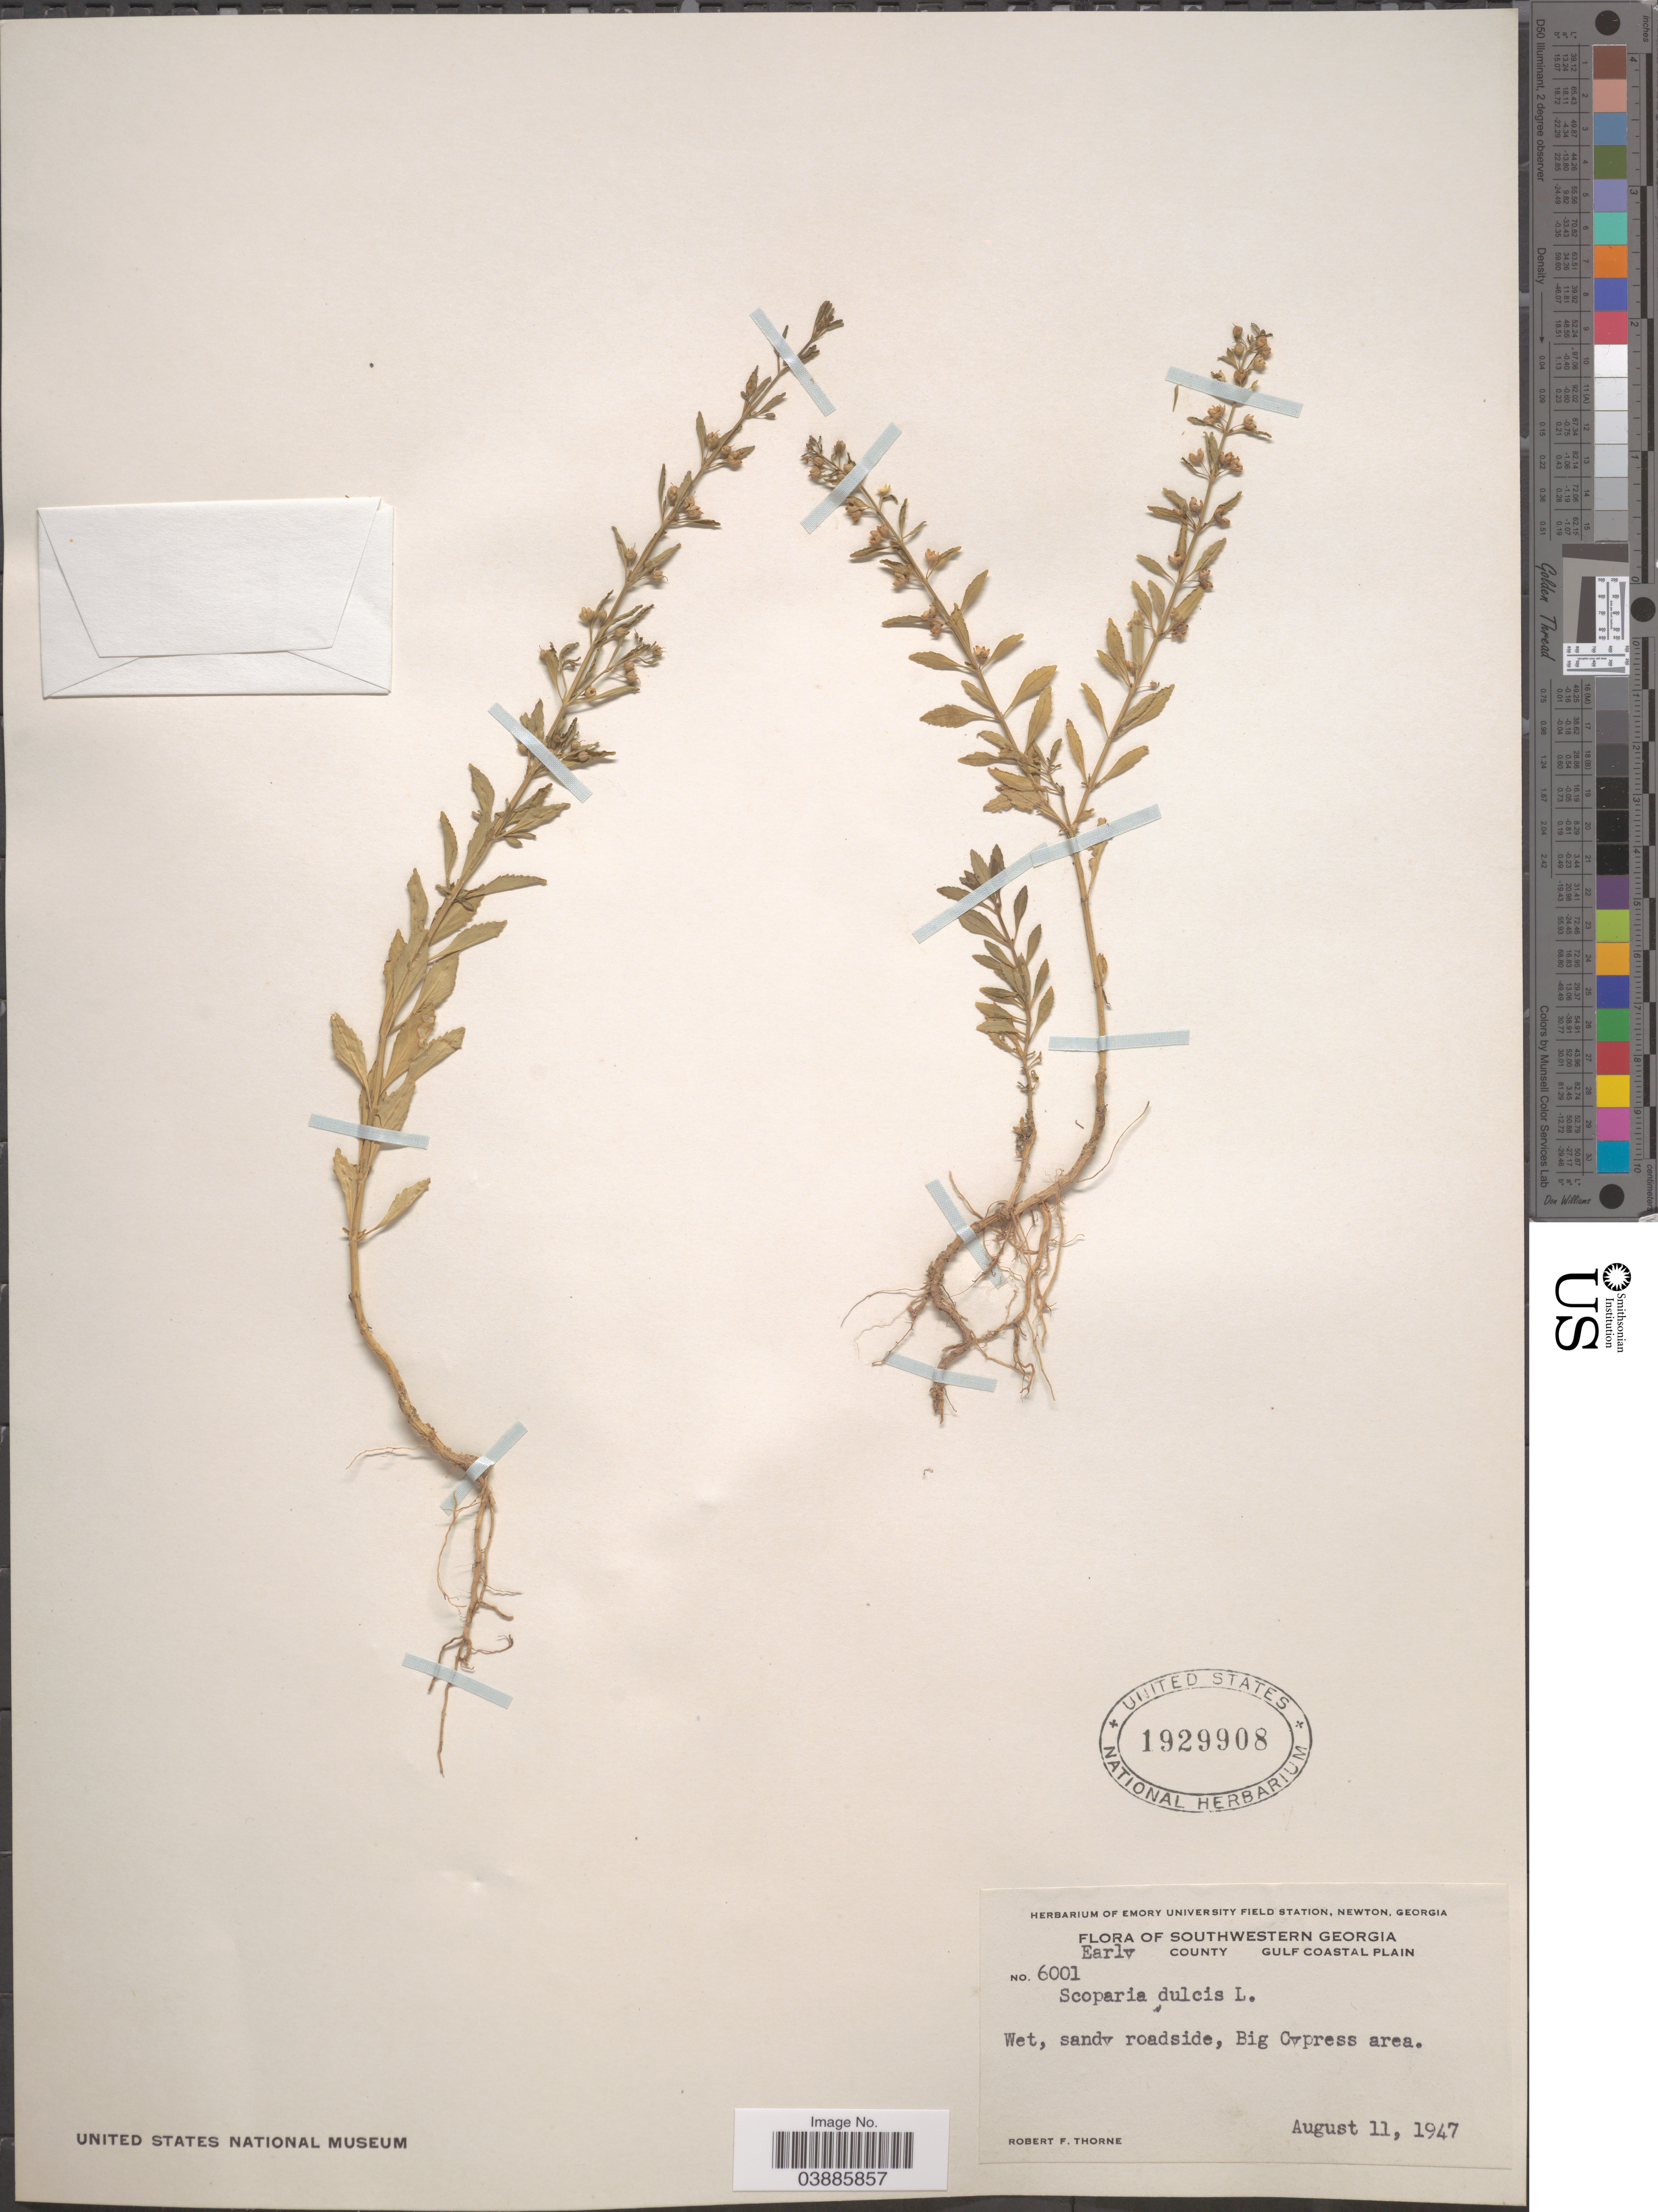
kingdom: Plantae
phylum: Tracheophyta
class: Magnoliopsida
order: Lamiales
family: Plantaginaceae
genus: Scoparia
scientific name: Scoparia dulcis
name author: L.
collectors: R. F. Thorne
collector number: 6001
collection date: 1947-08-11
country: United States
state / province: Georgia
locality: Southwestern Georgia. Early County. Gulf Coastal Plain. Wet, sandy roadside, Big Cypress area.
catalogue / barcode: US 1929908